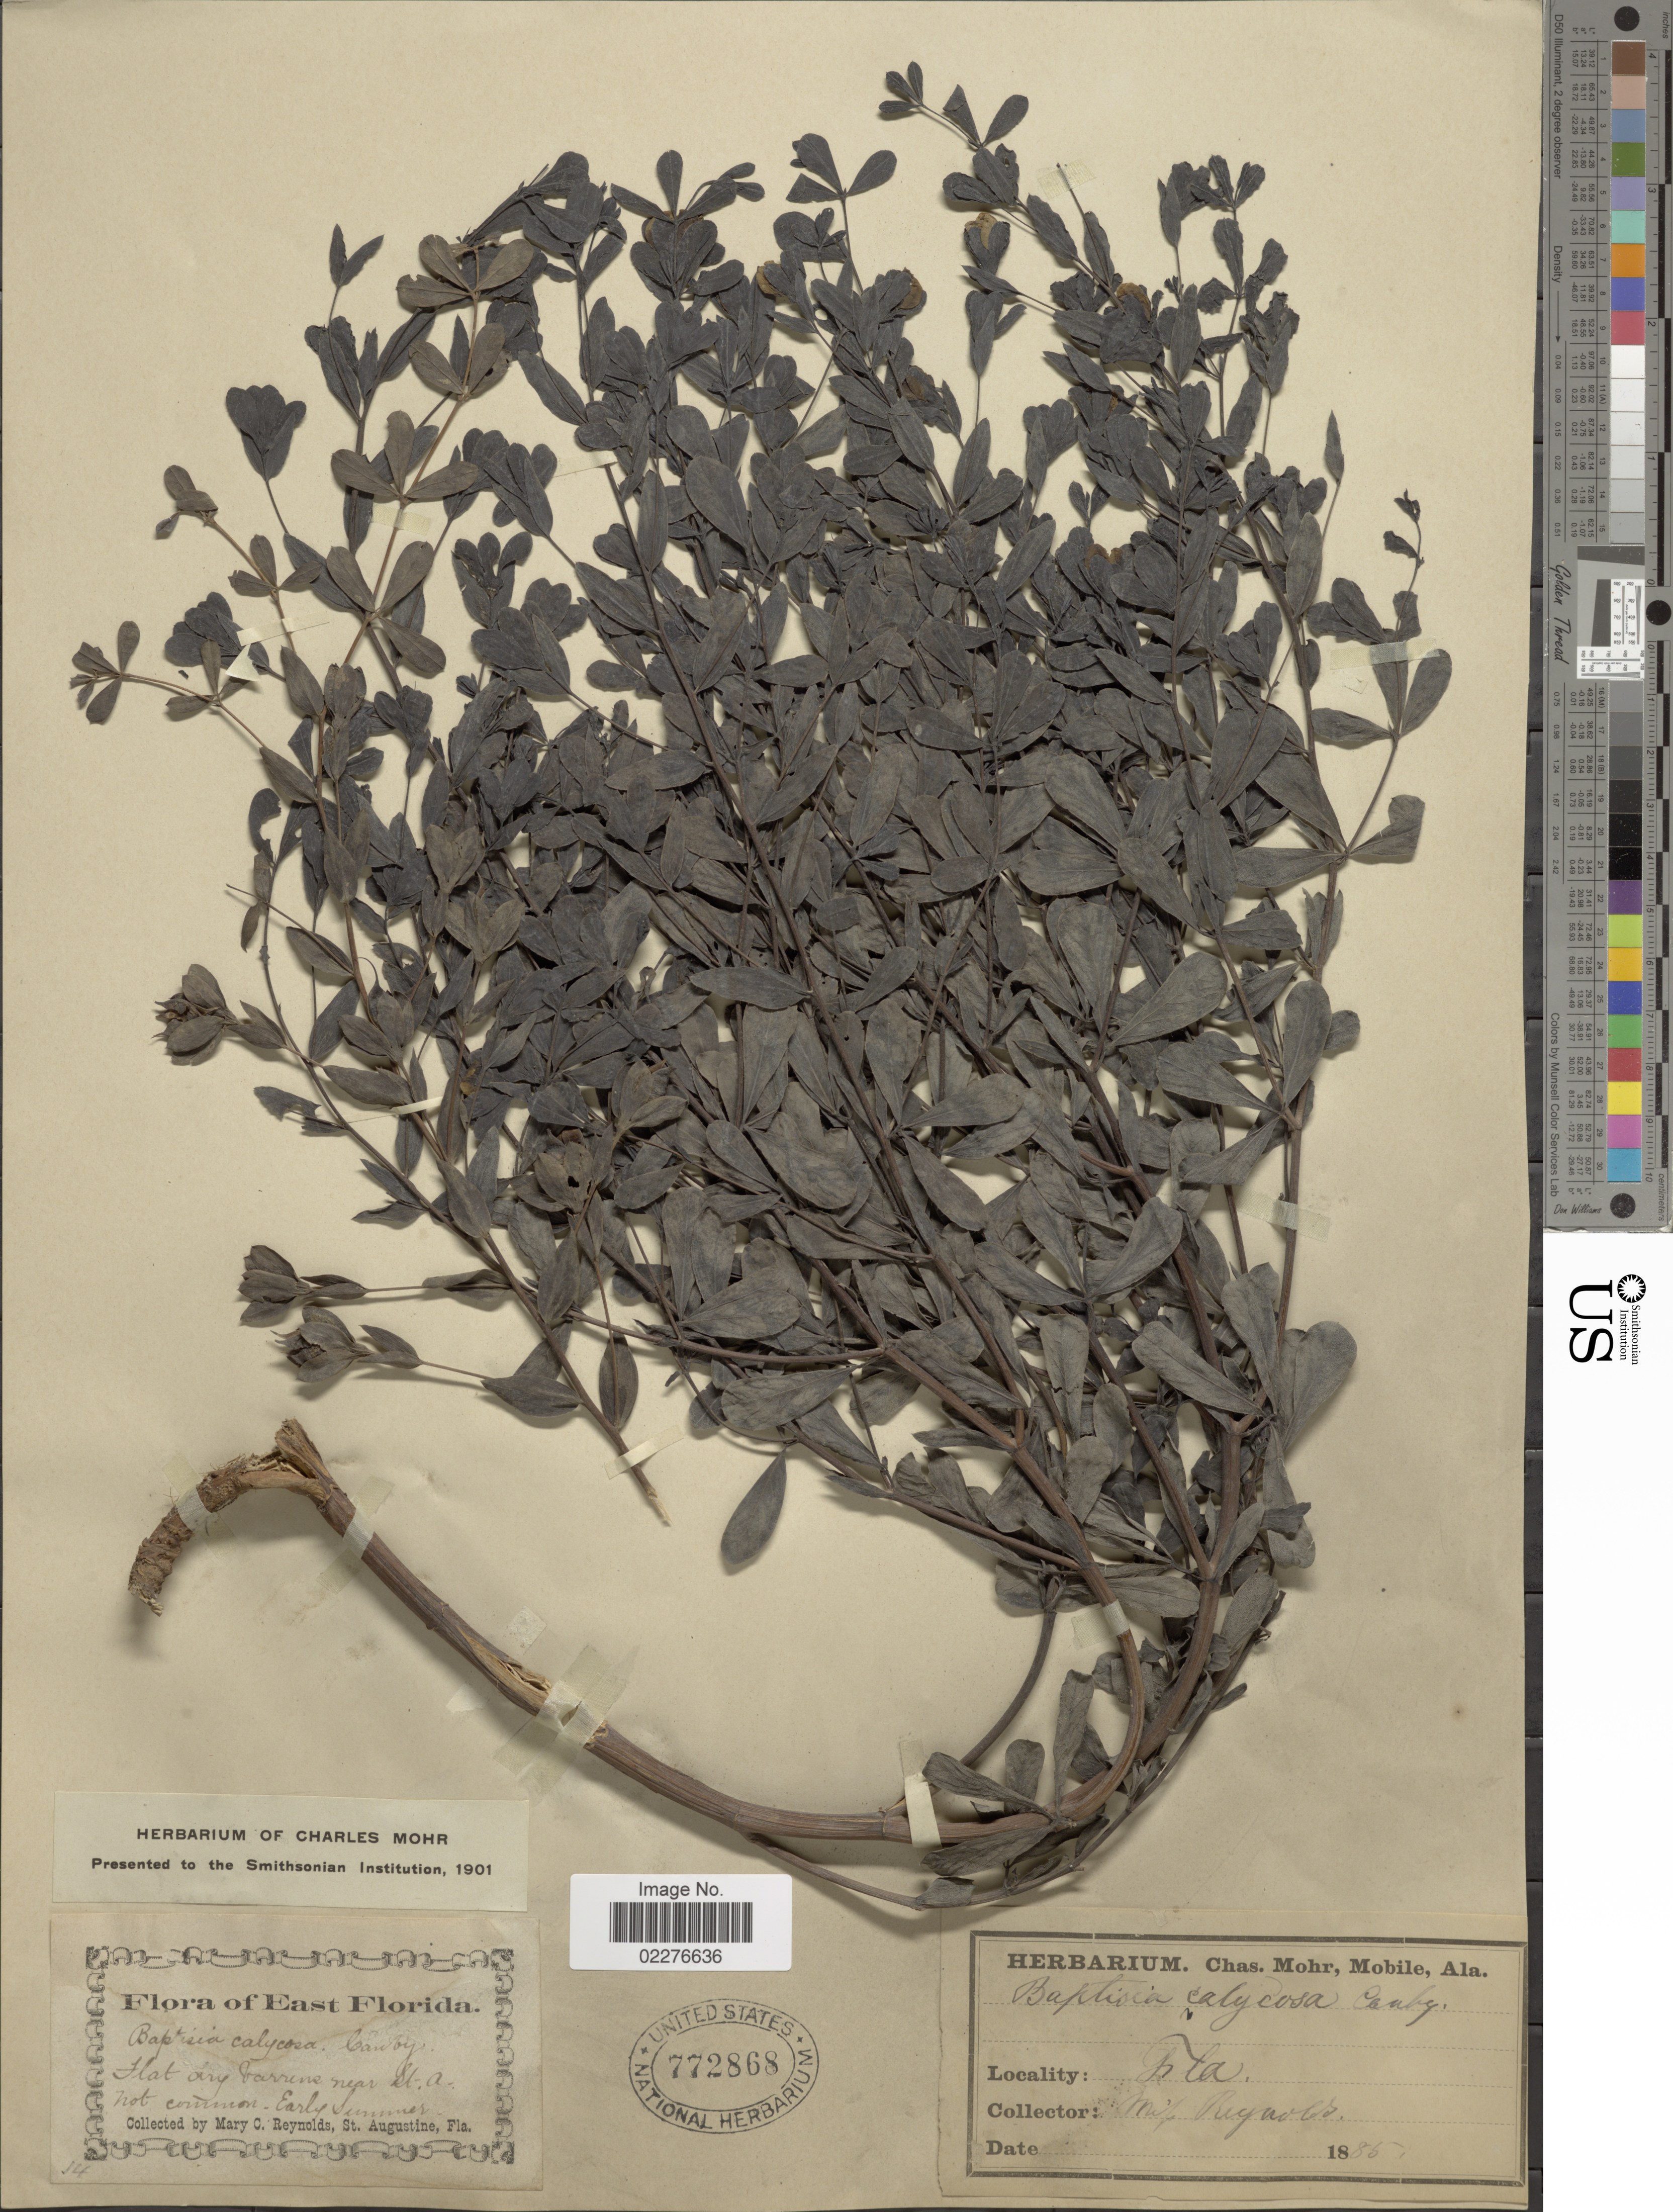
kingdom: Plantae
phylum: Tracheophyta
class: Magnoliopsida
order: Fabales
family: Fabaceae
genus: Baptisia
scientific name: Baptisia calycosa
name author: Canby & Chapm.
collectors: M. Reynolds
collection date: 1886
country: United States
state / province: Florida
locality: East Florida, Flat dry barrens near St A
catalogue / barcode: US 772868